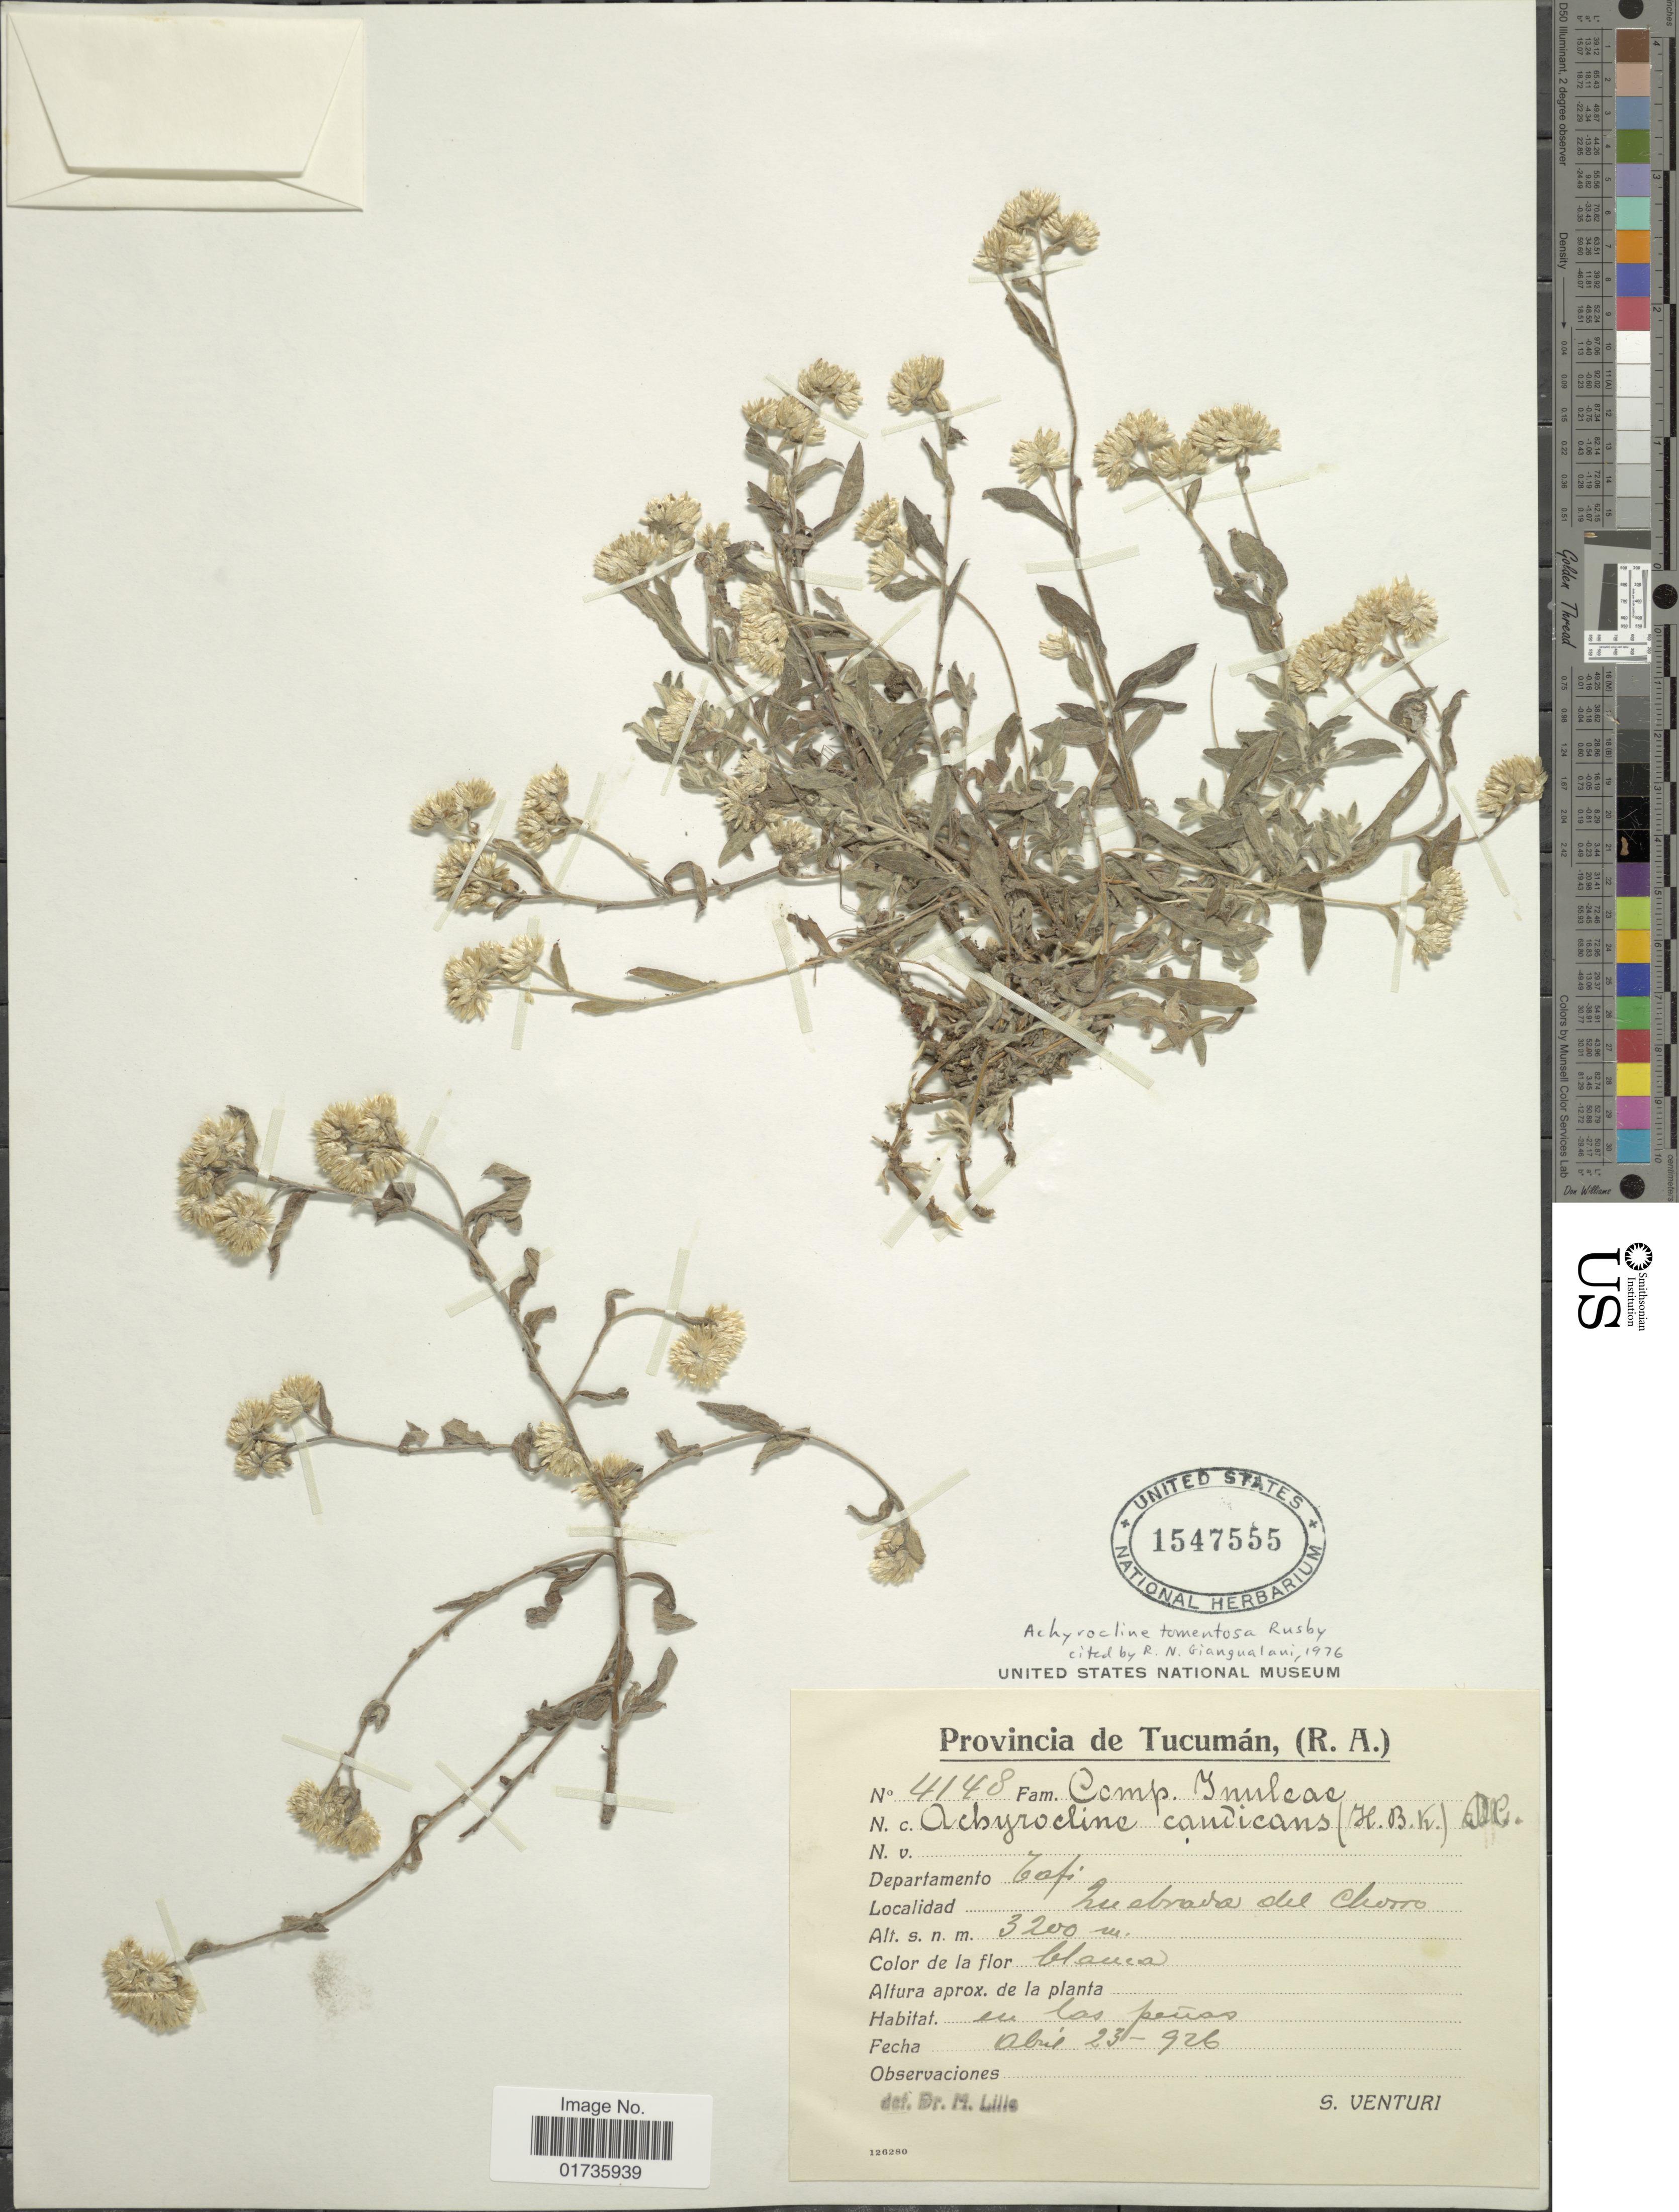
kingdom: Plantae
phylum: Tracheophyta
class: Magnoliopsida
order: Asterales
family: Asteraceae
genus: Achyrocline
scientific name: Achyrocline tomentosa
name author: Rusby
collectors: S. Venturi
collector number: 4148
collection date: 1926-04-23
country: Argentina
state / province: Tucuman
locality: (R.A.) Departamento Tafi, Quebrada del Chorro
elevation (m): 3200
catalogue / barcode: US 1547555